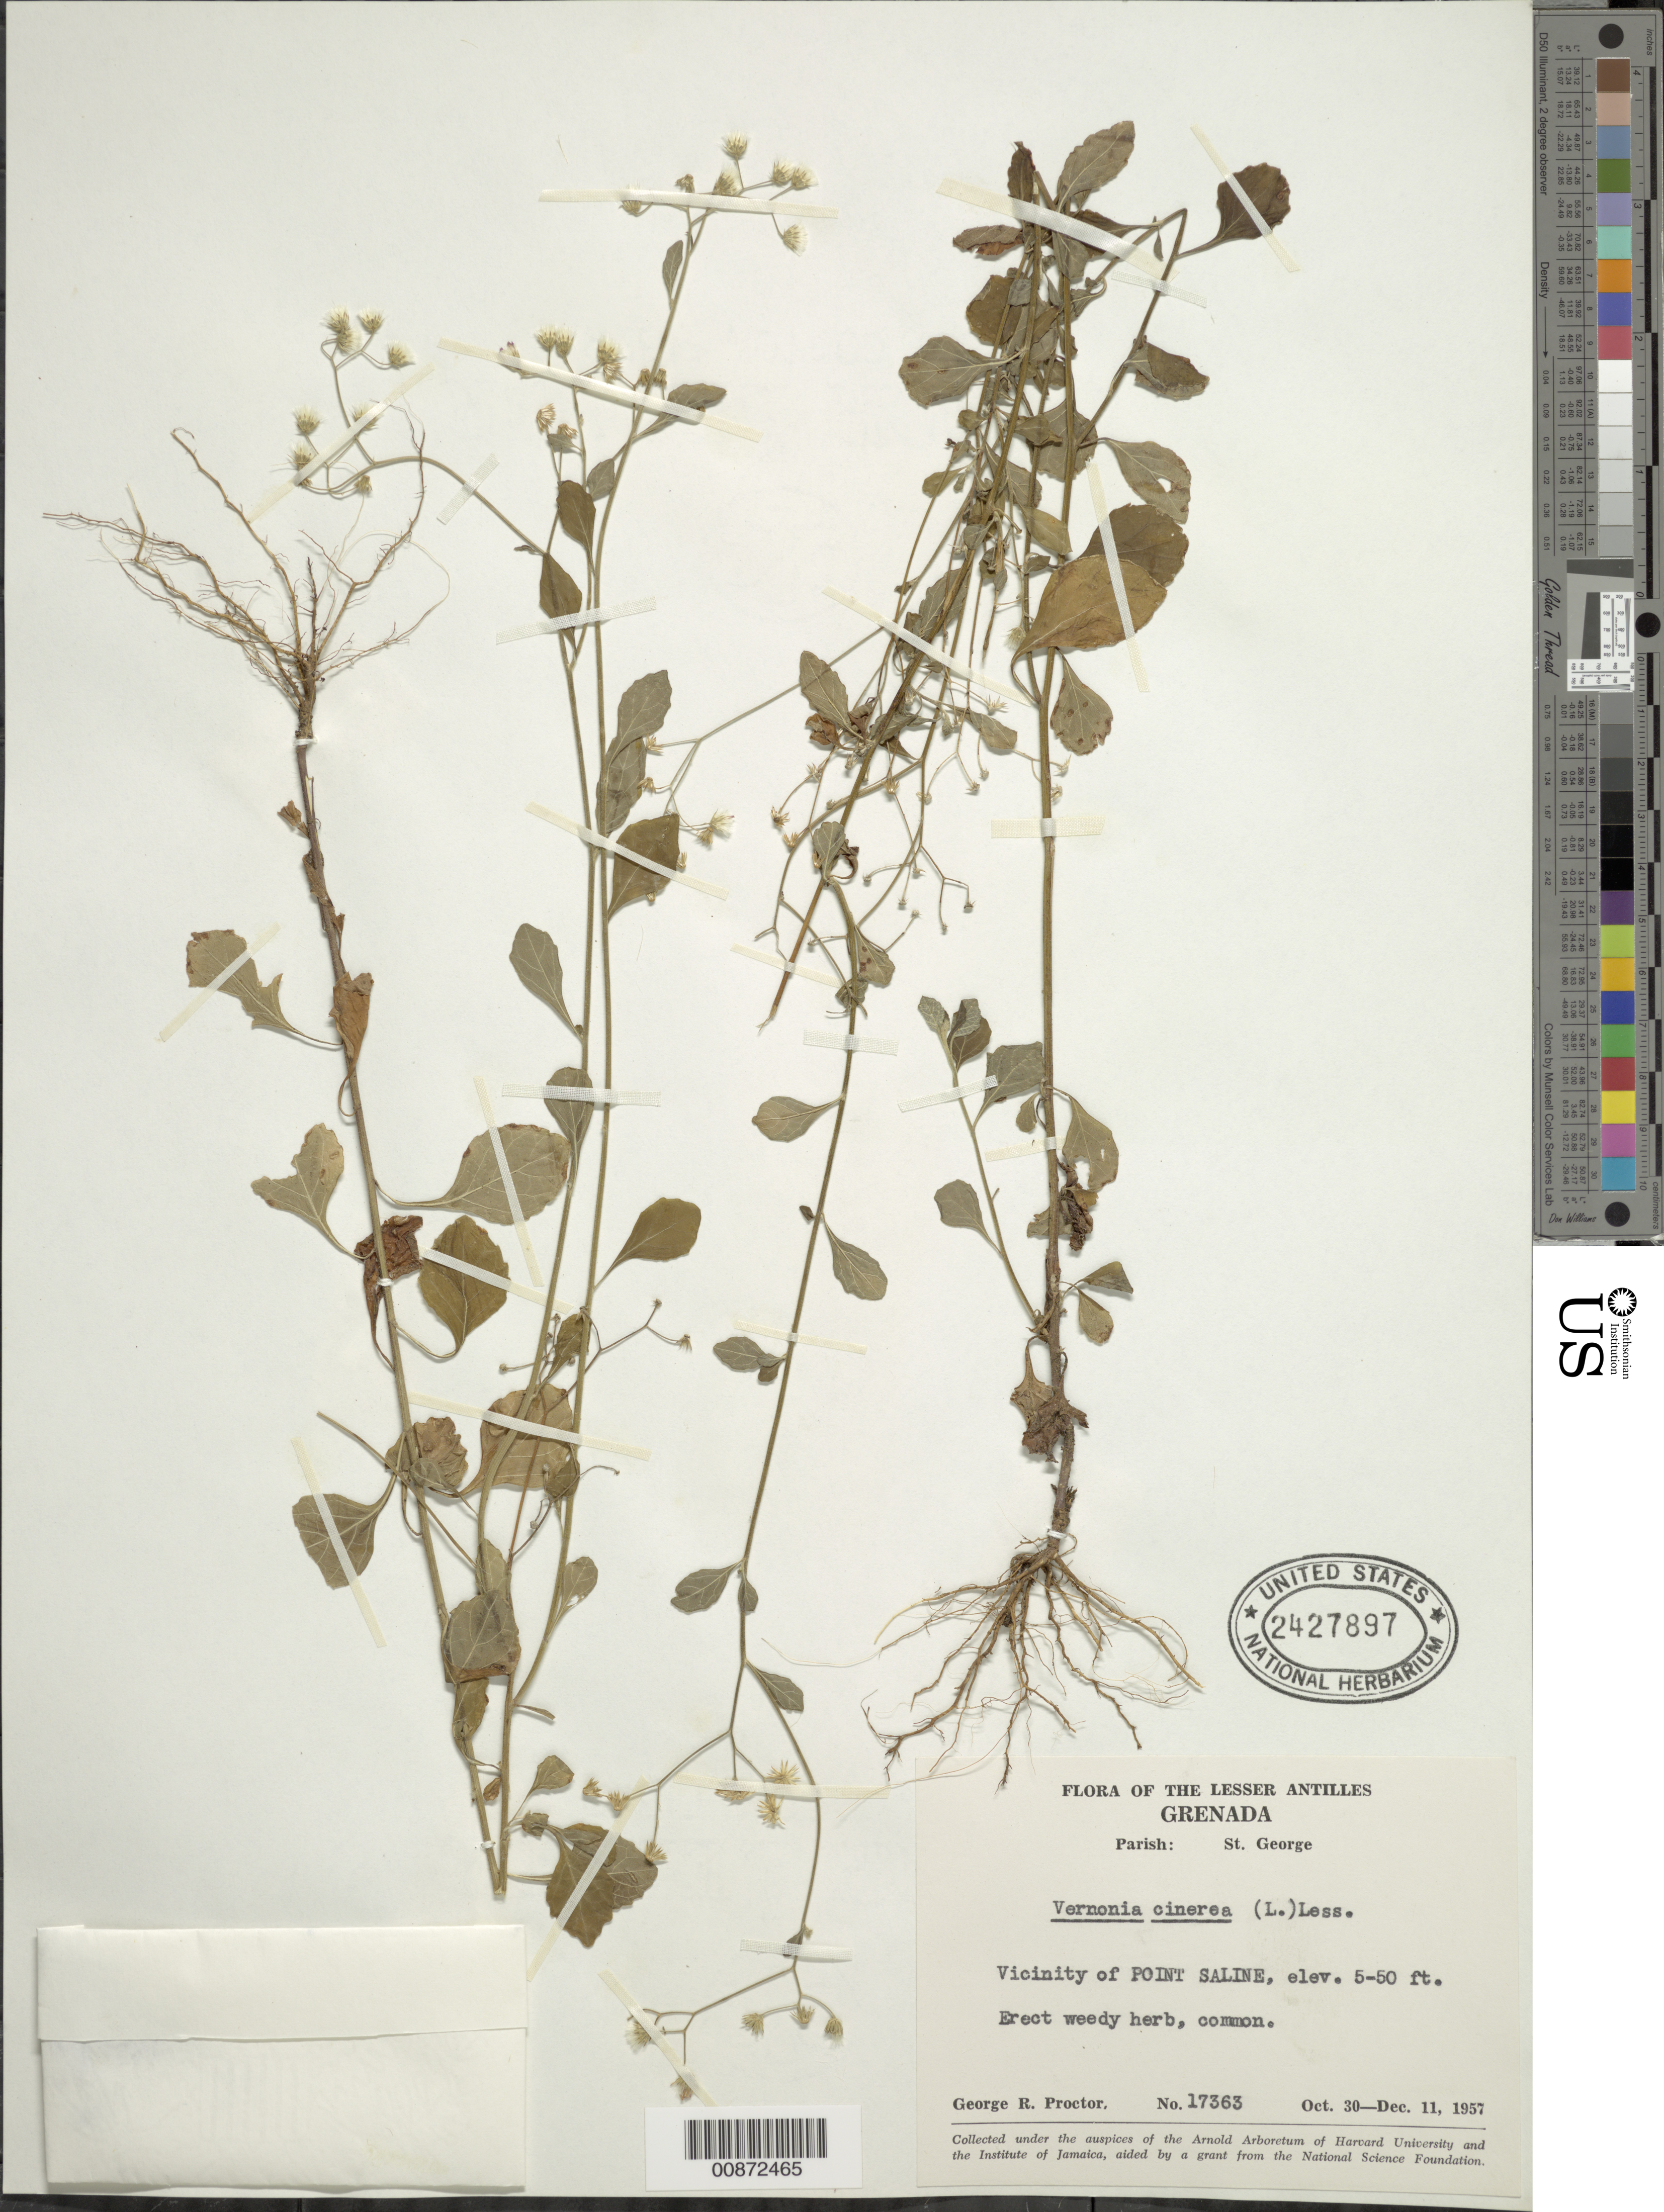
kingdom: Plantae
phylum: Tracheophyta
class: Magnoliopsida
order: Asterales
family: Asteraceae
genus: Cyanthillium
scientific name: Cyanthillium cinereum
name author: (L.) H. Rob.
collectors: G. R. Proctor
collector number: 17363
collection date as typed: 30 Oct 1957 to 11 Dec 1957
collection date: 1957-10-30/1957-12-11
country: Grenada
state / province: Saint George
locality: Vicinity of Point Saline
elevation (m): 2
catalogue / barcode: US 2427897